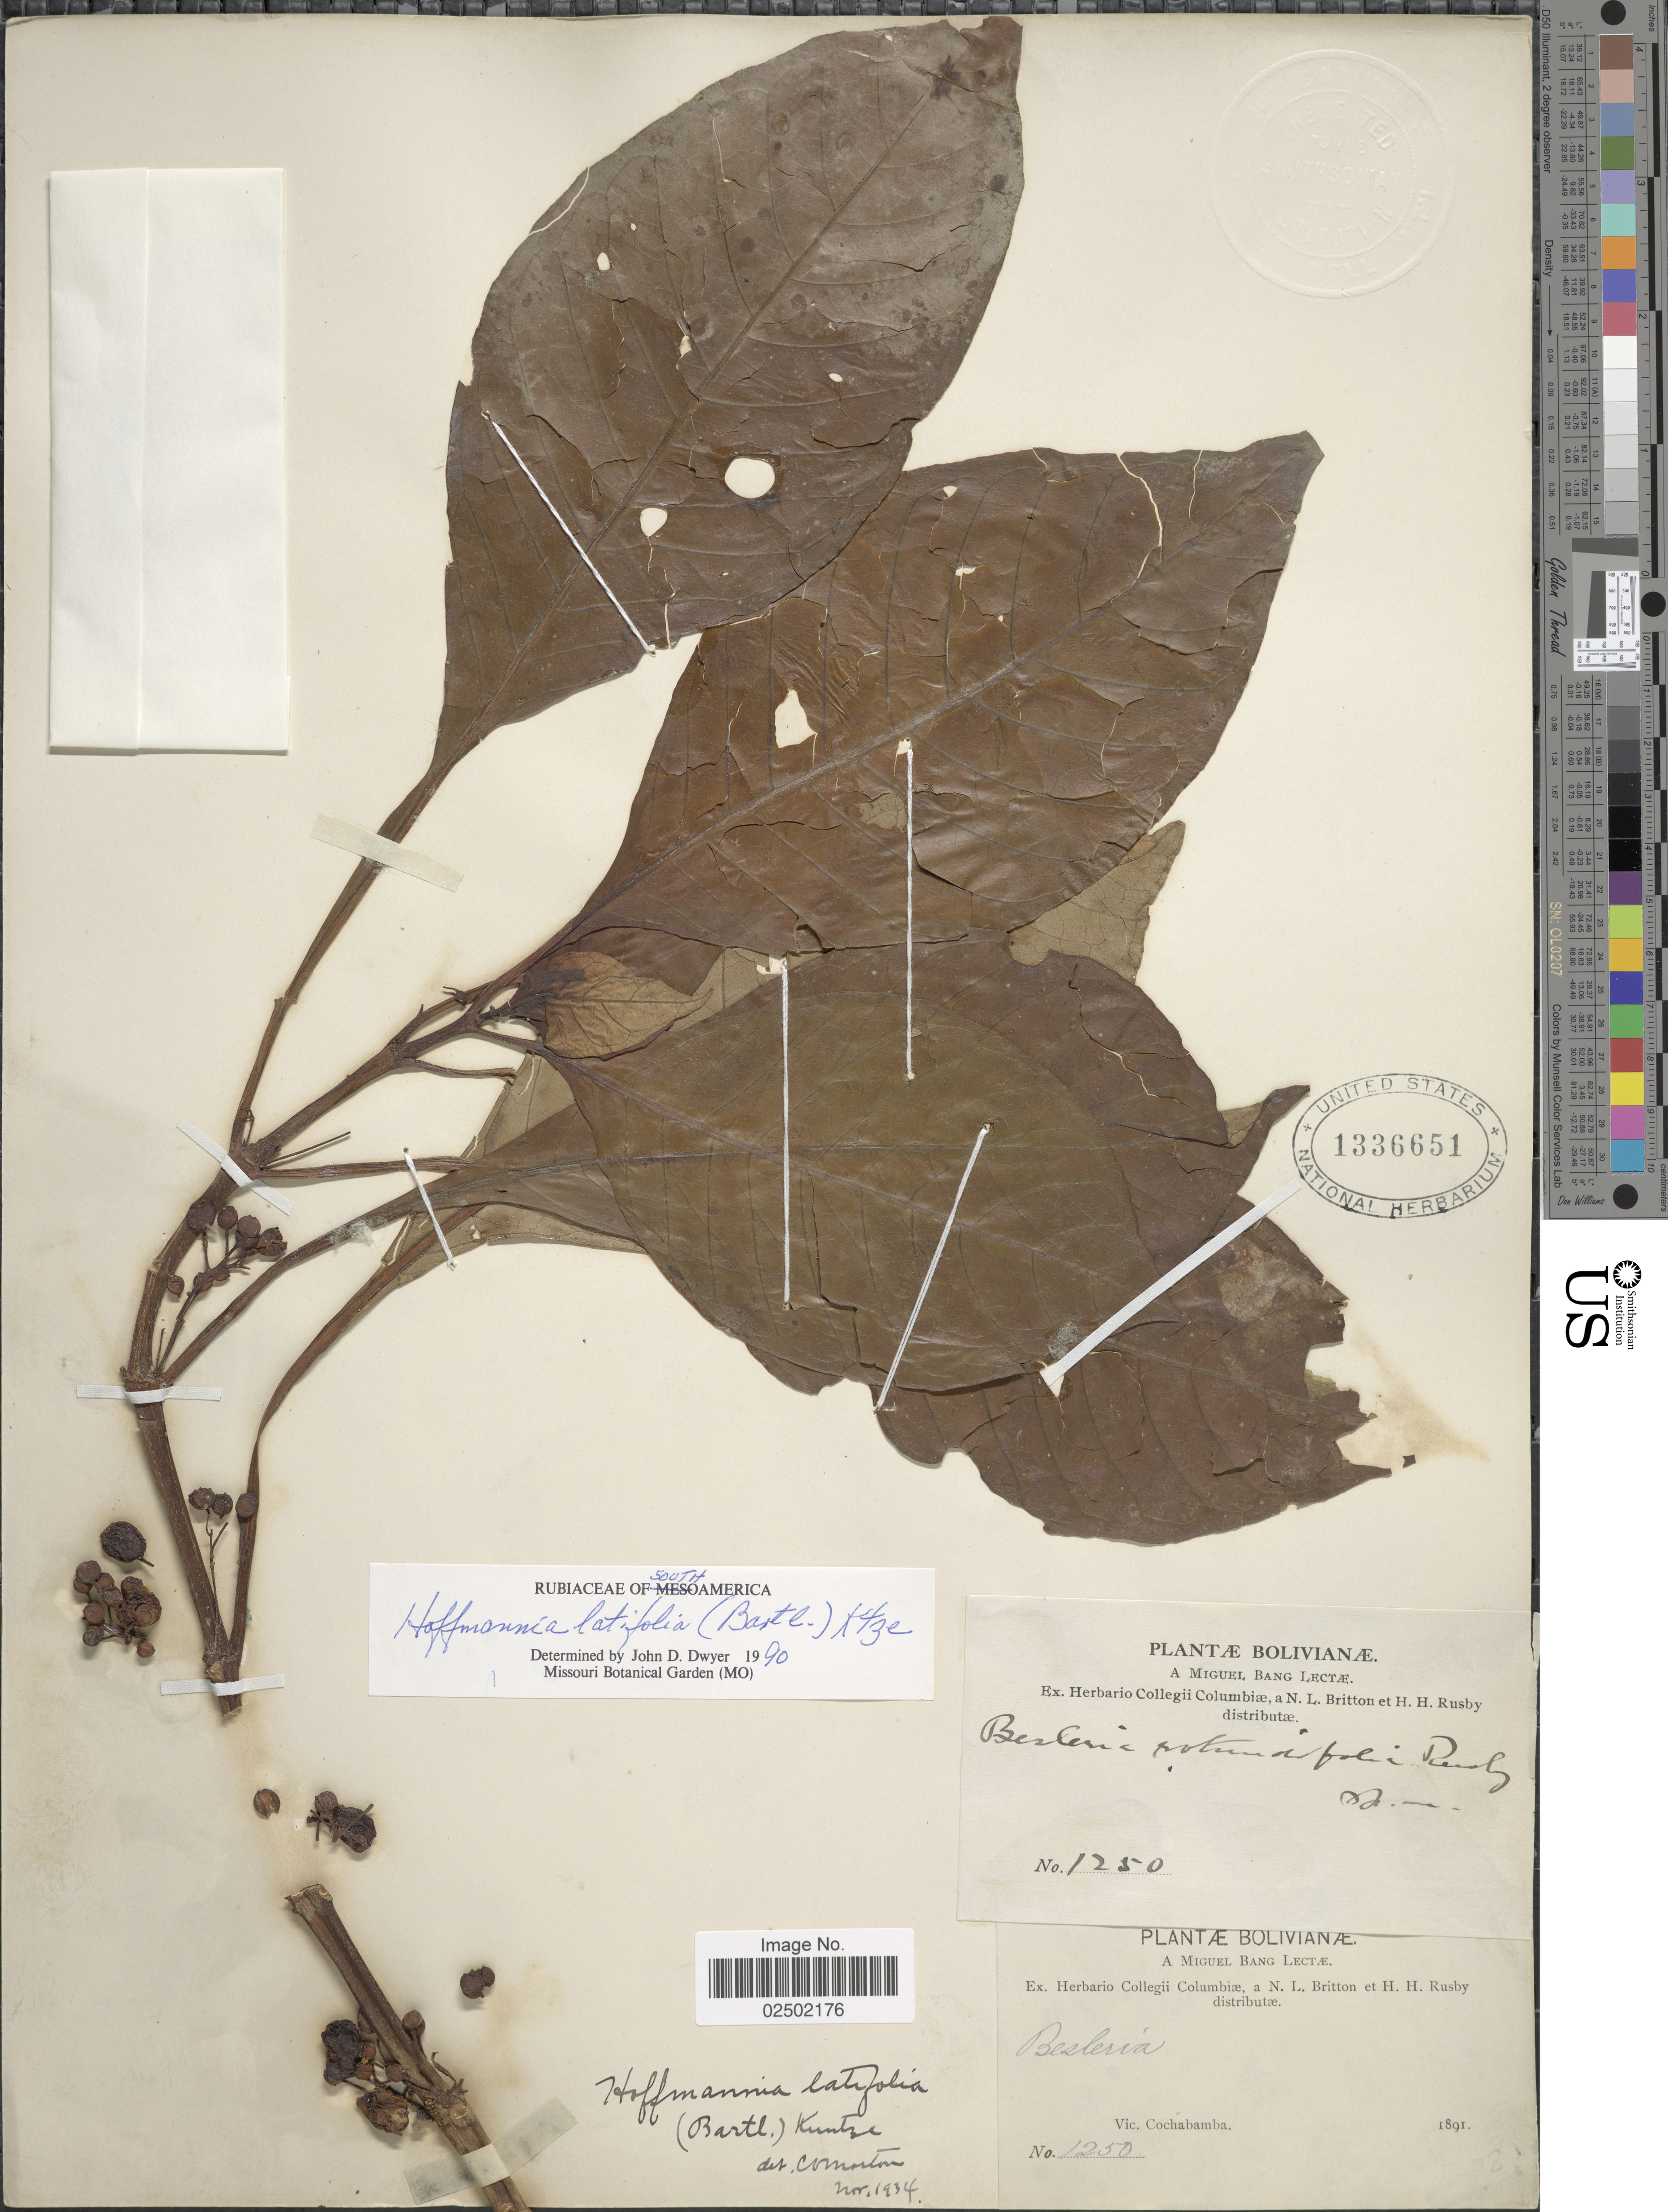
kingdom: Plantae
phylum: Tracheophyta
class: Magnoliopsida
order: Gentianales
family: Rubiaceae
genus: Hoffmannia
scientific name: Hoffmannia latifolia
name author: (Bartl.) Kuntze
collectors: M. Bang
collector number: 1250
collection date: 1891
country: Bolivia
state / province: Cochabamba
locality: Vic. Cochabamba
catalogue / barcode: US 1336651